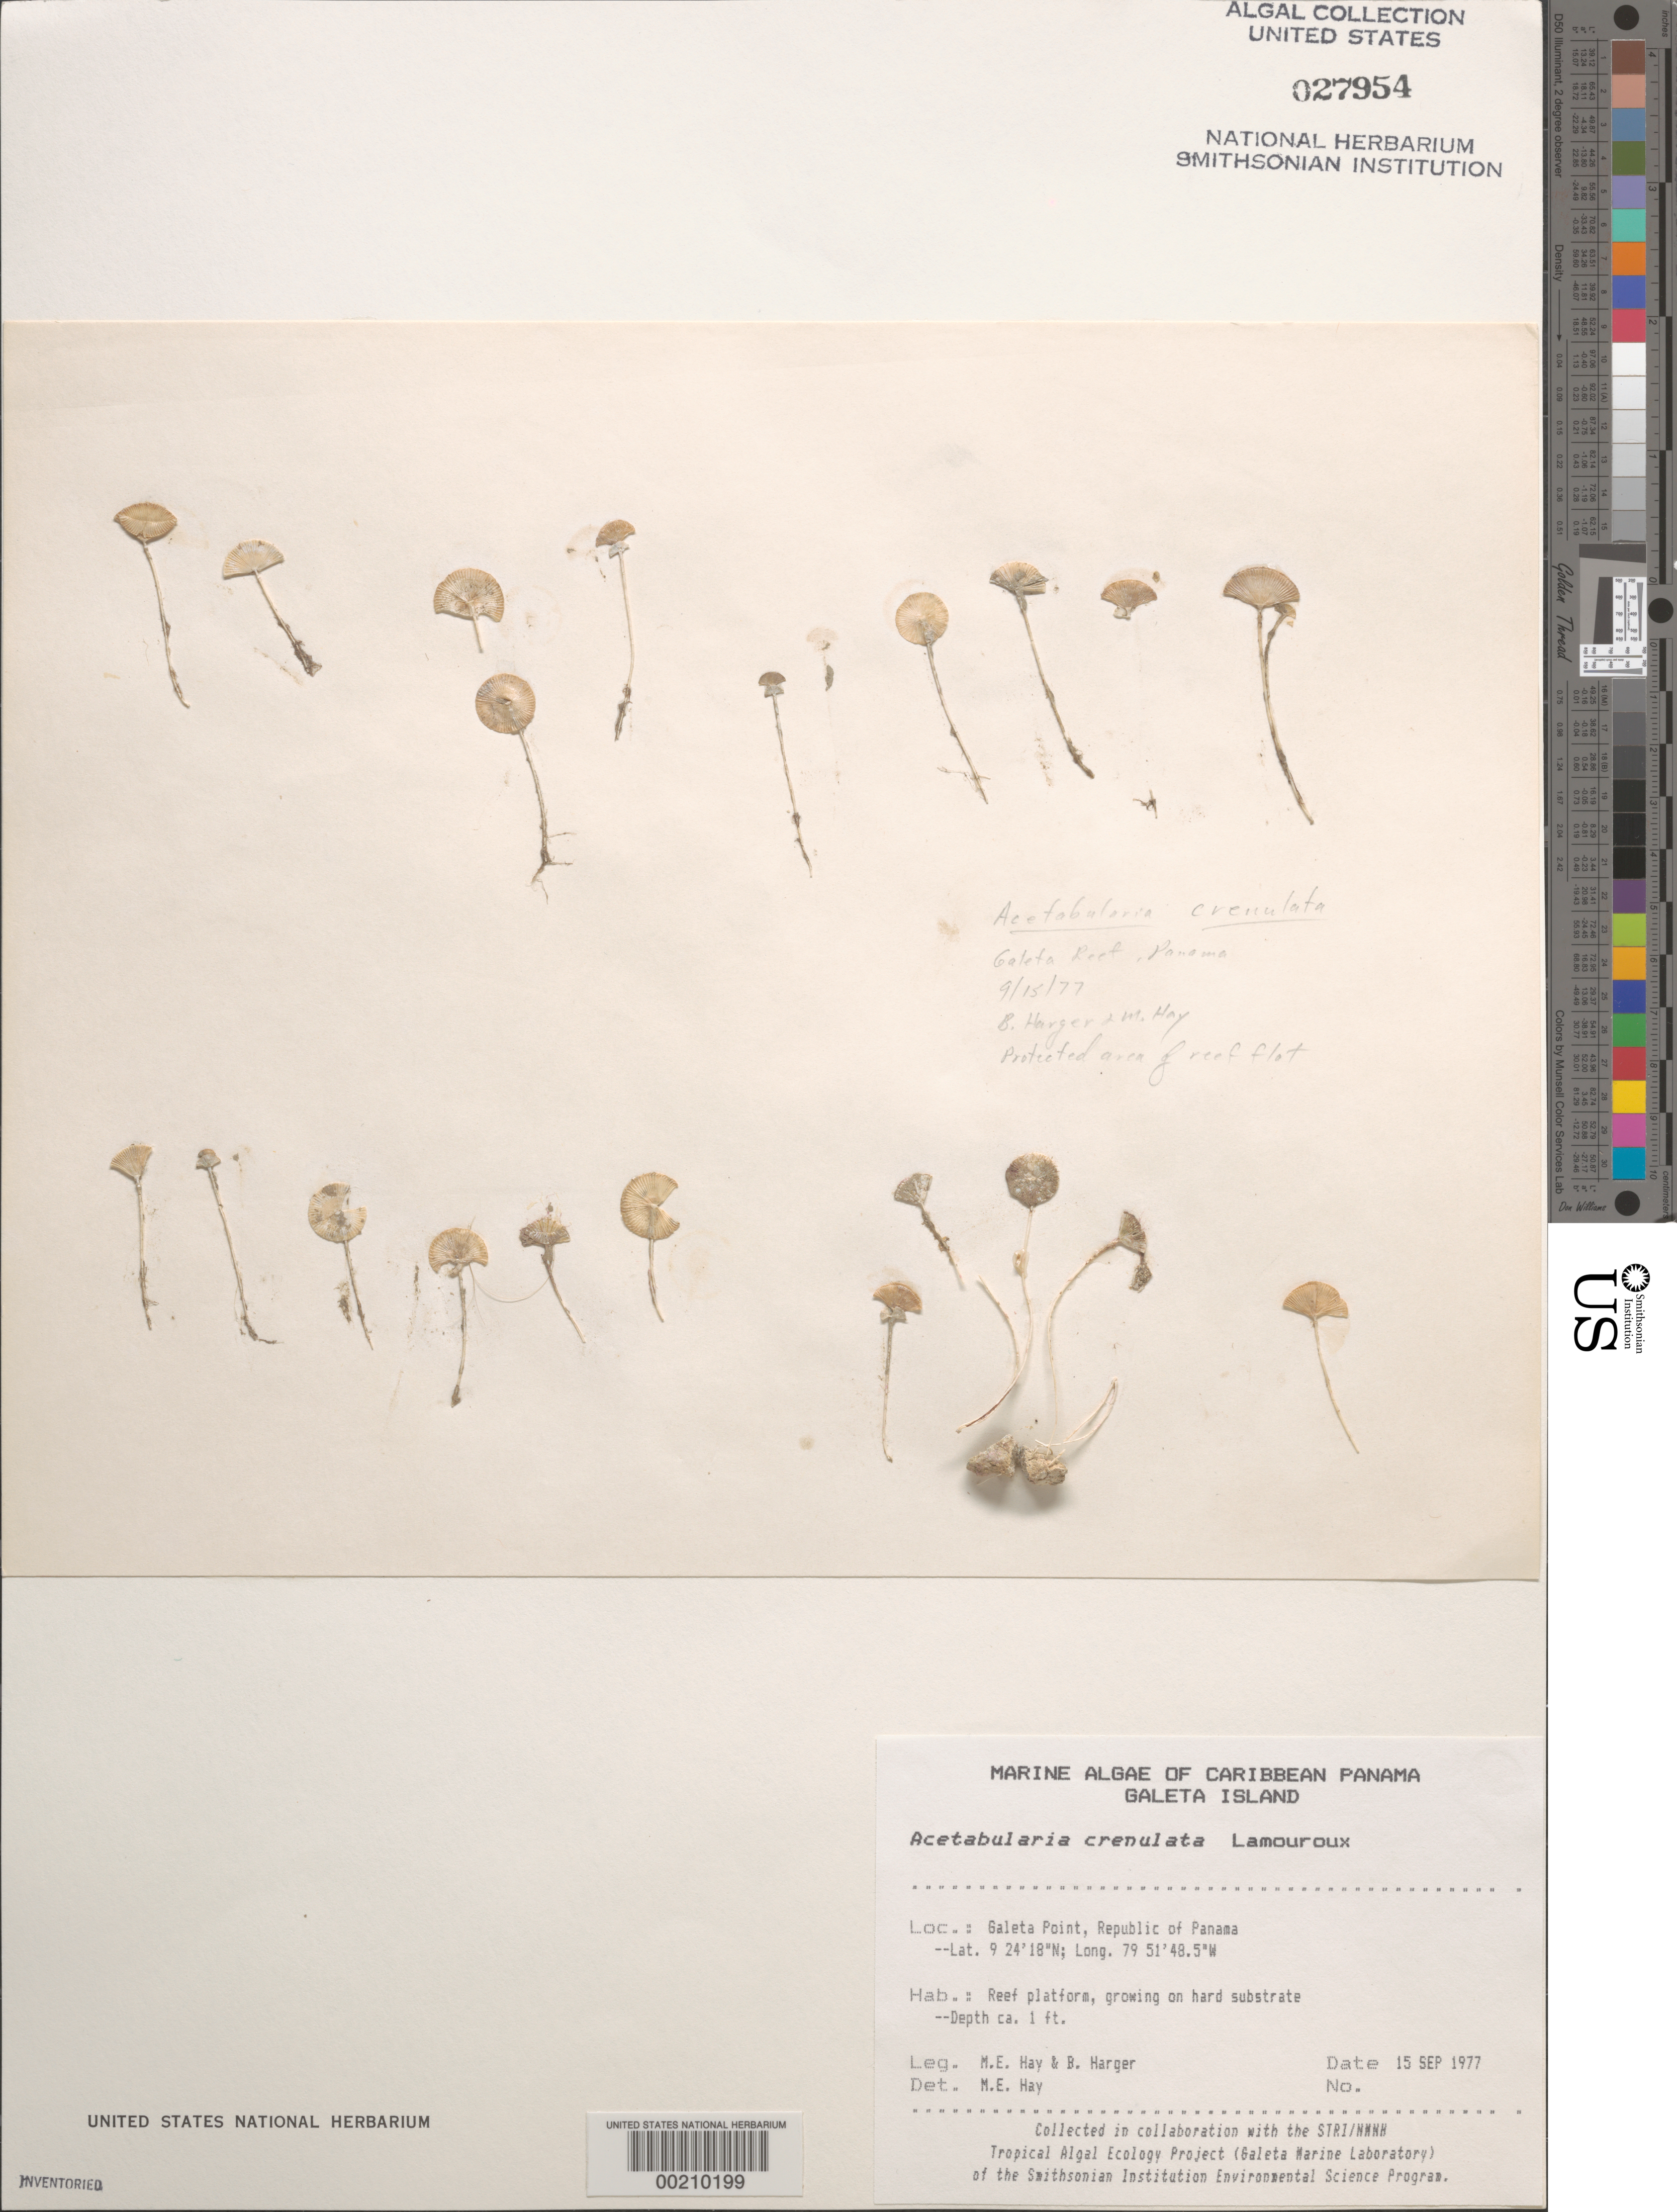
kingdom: Plantae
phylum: Chlorophyta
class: Ulvophyceae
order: Dasycladales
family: Polyphysaceae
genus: Acetabularia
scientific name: Acetabularia acetabulum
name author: J.V.Lamouroux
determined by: Hay, M. E.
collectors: M. E. Hay & B. W. Harger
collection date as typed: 15 Sep 1977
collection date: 1977-09-15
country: Panama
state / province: Colón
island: Galeta Island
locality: Galeta Point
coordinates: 9 24' 18" N, 79 51' 48.5" W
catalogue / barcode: US 27954